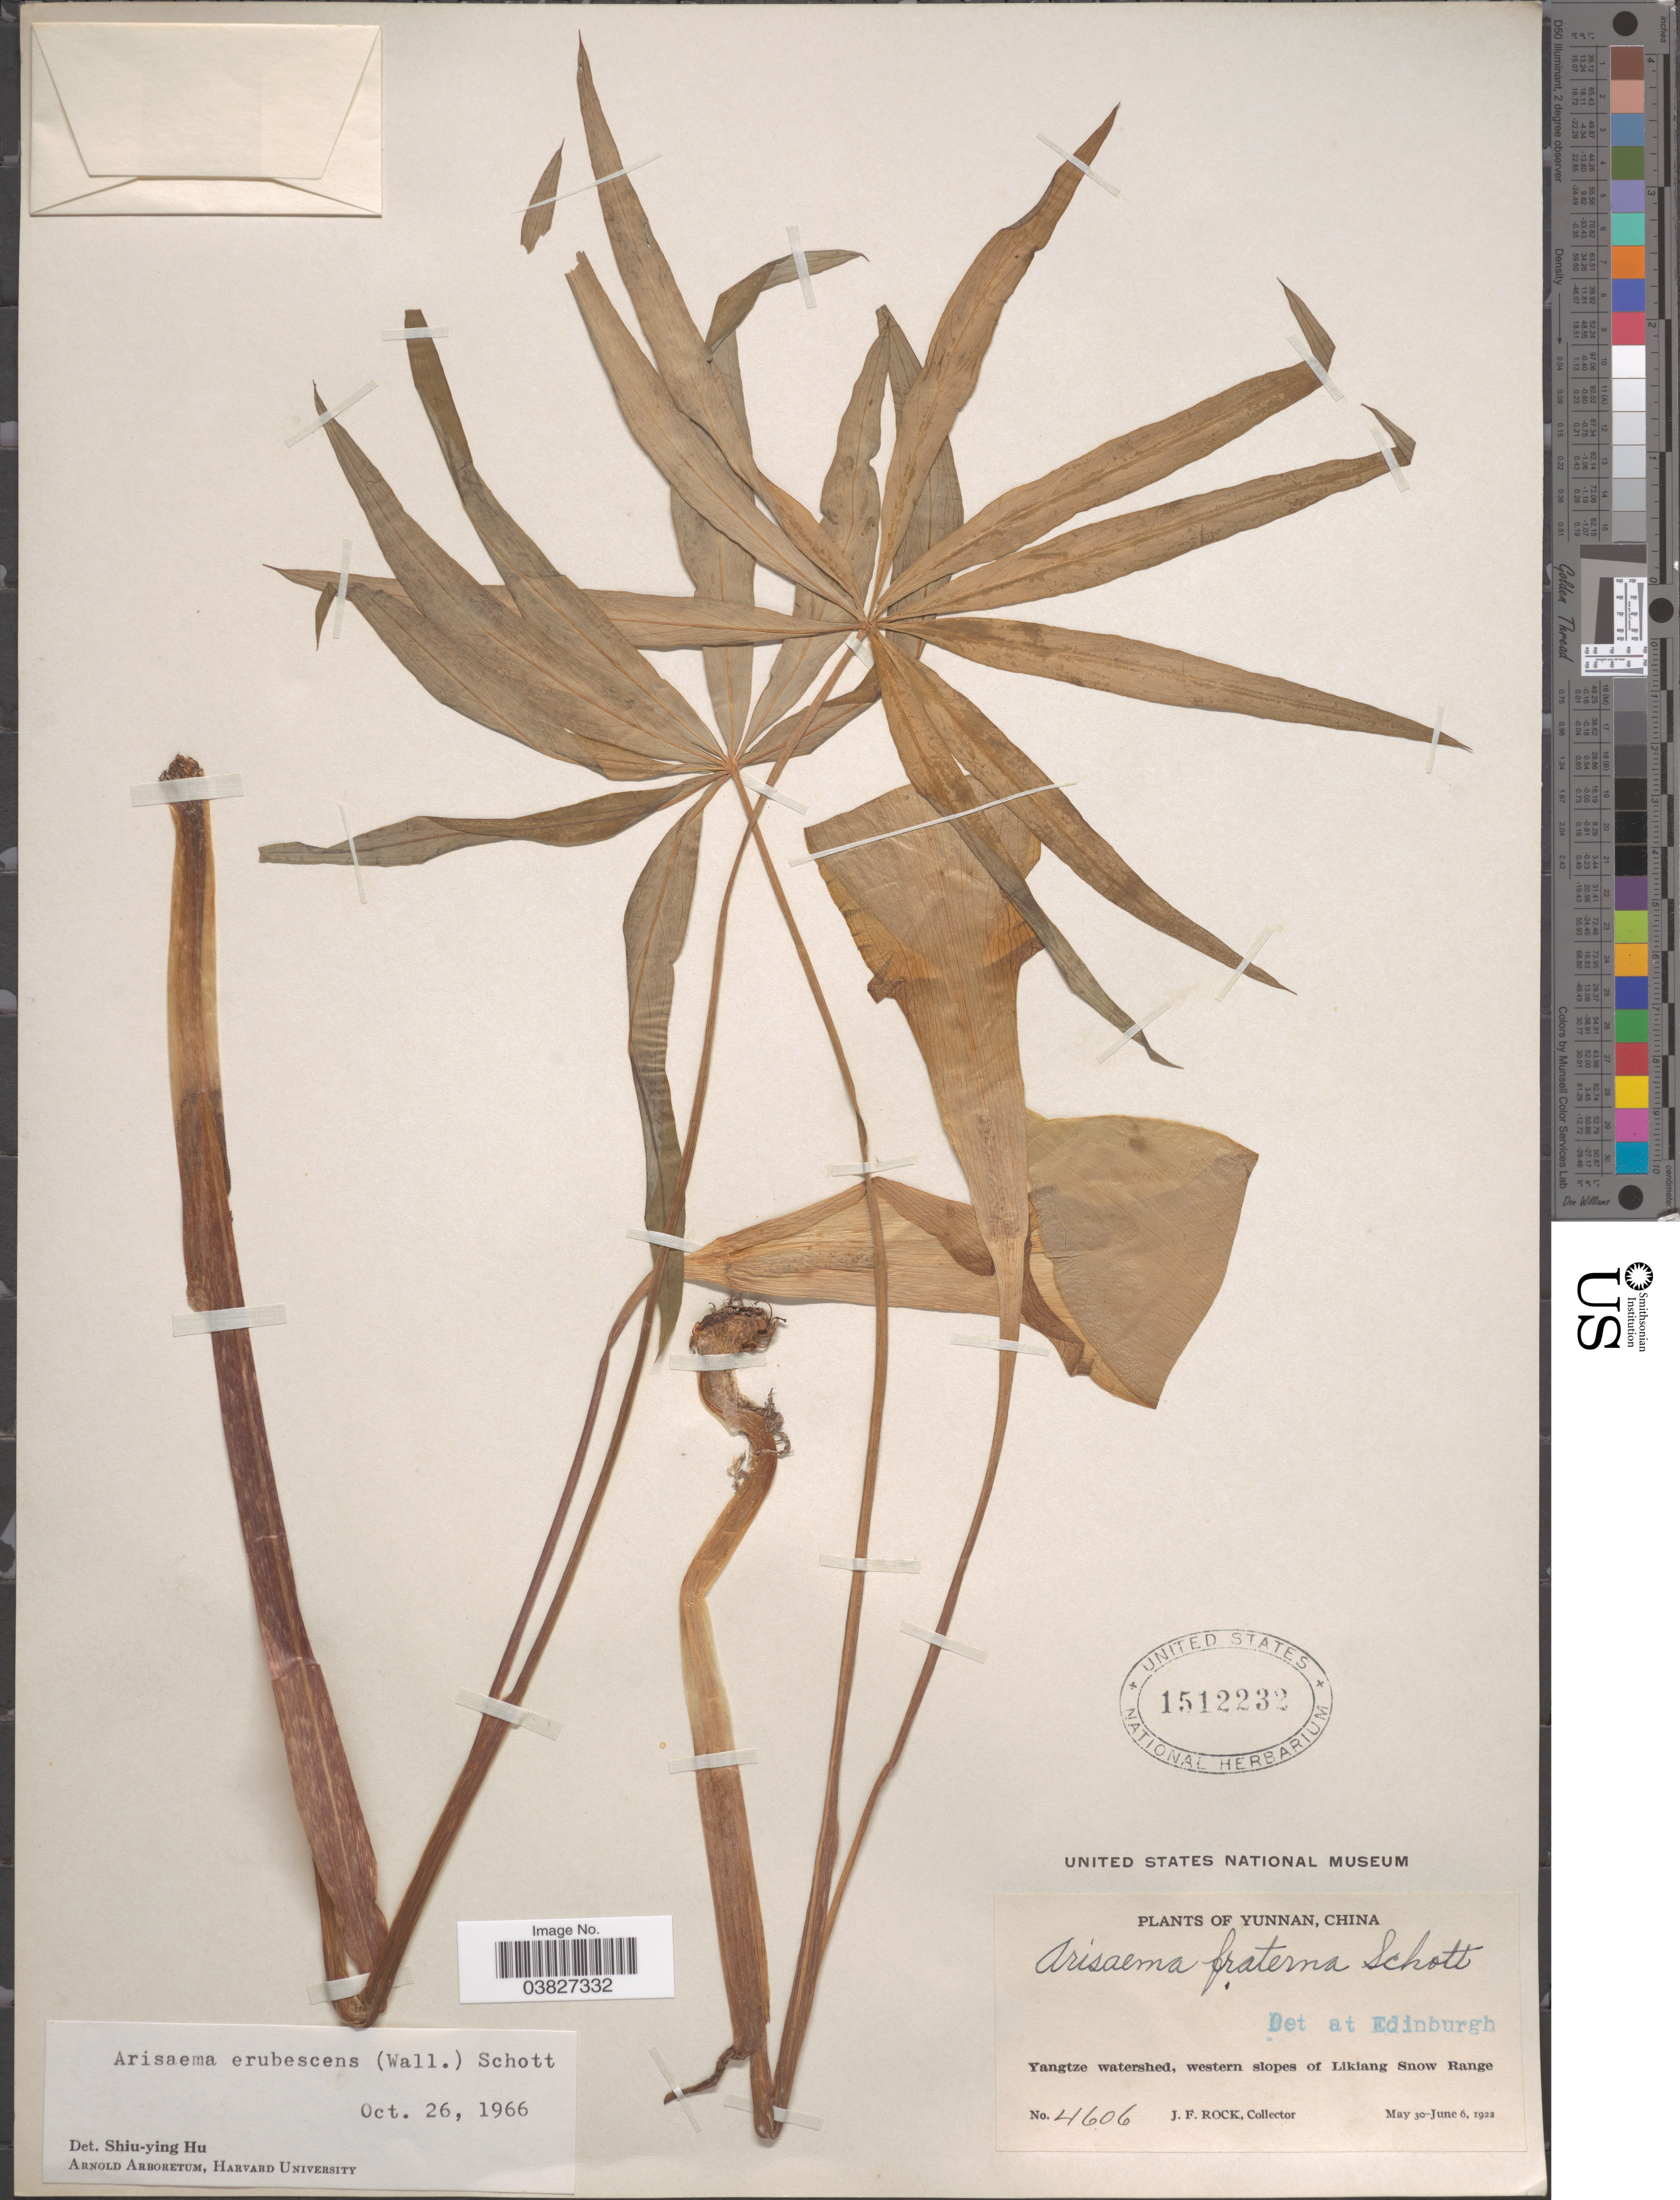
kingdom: Plantae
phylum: Tracheophyta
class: Liliopsida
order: Alismatales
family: Araceae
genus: Arisaema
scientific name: Arisaema erubescens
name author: (Wall.) Schott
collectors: J. Rock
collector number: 4606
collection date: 1922-05-30/1922-06-06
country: China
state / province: Yunnan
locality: Yangtze watershed, western slopes of Likiang Snow Range.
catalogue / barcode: US 1512232